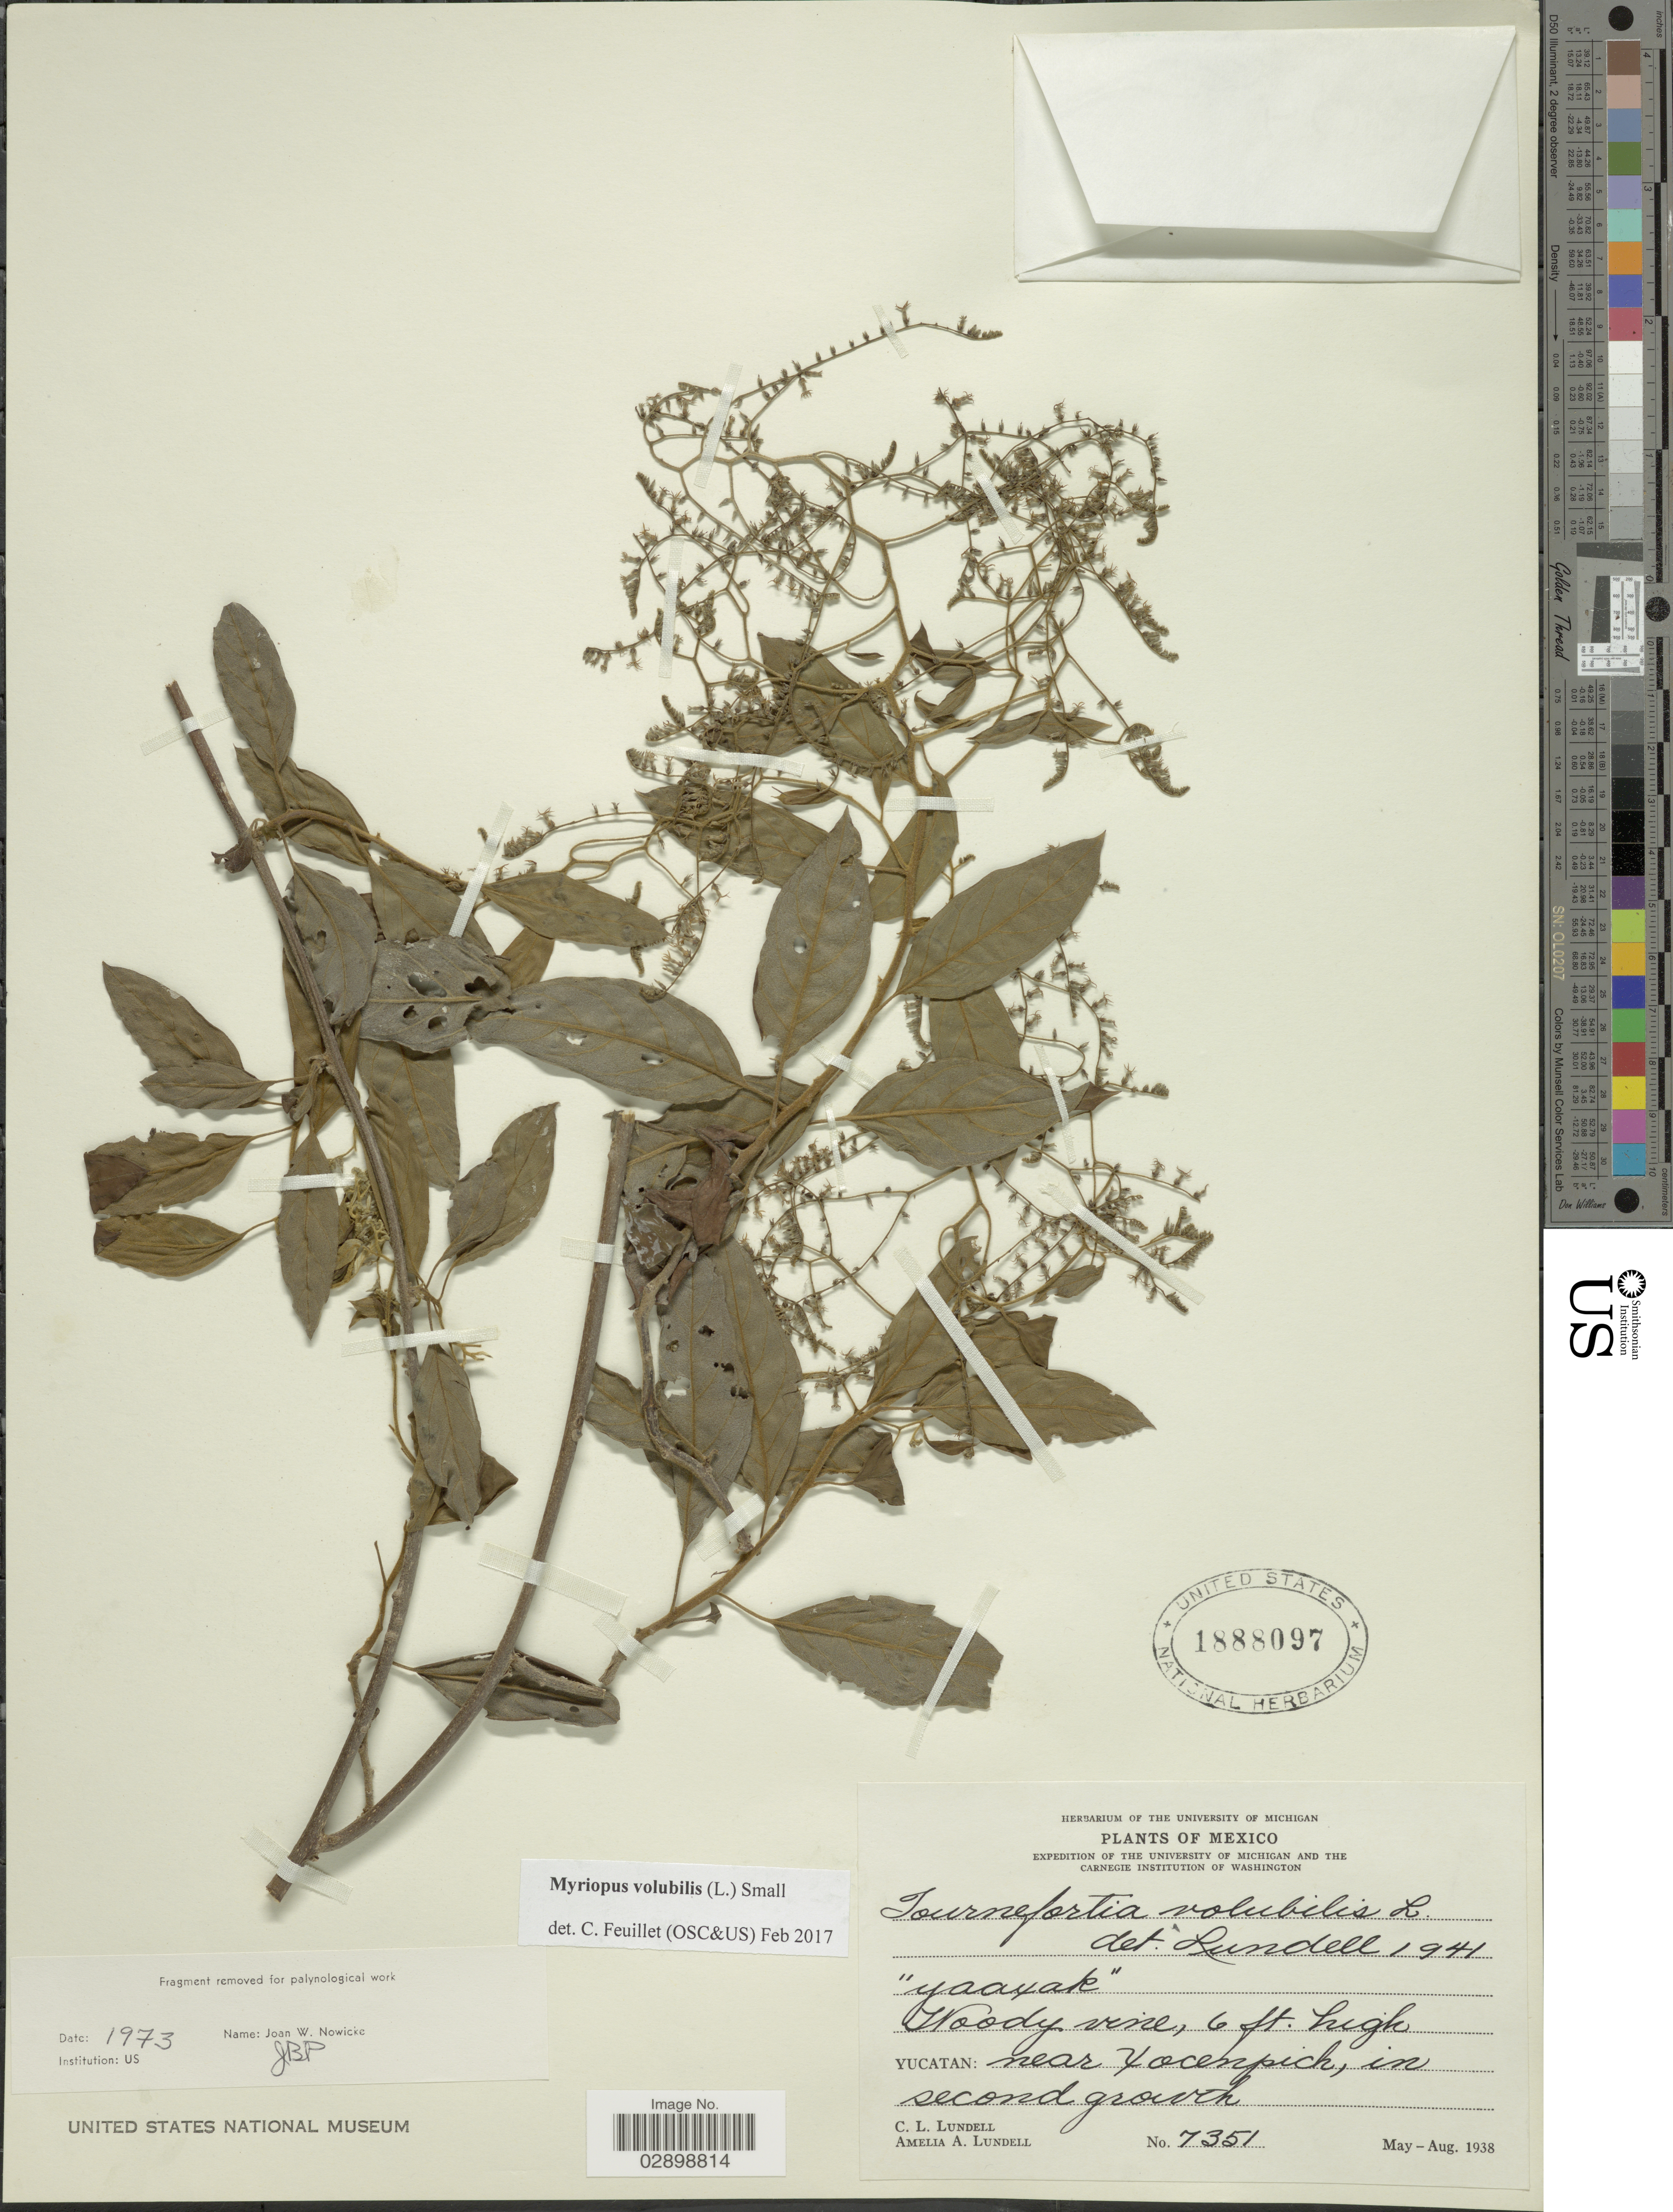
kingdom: Plantae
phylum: Tracheophyta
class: Magnoliopsida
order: Boraginales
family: Heliotropiaceae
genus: Myriopus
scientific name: Myriopus volubilis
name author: (L.) Small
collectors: C. L. Lundell & A. A. Lundell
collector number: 7351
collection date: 1938-05/1938-08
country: Mexico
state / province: Yucatán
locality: Near Yocenpich.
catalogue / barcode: US 1888097